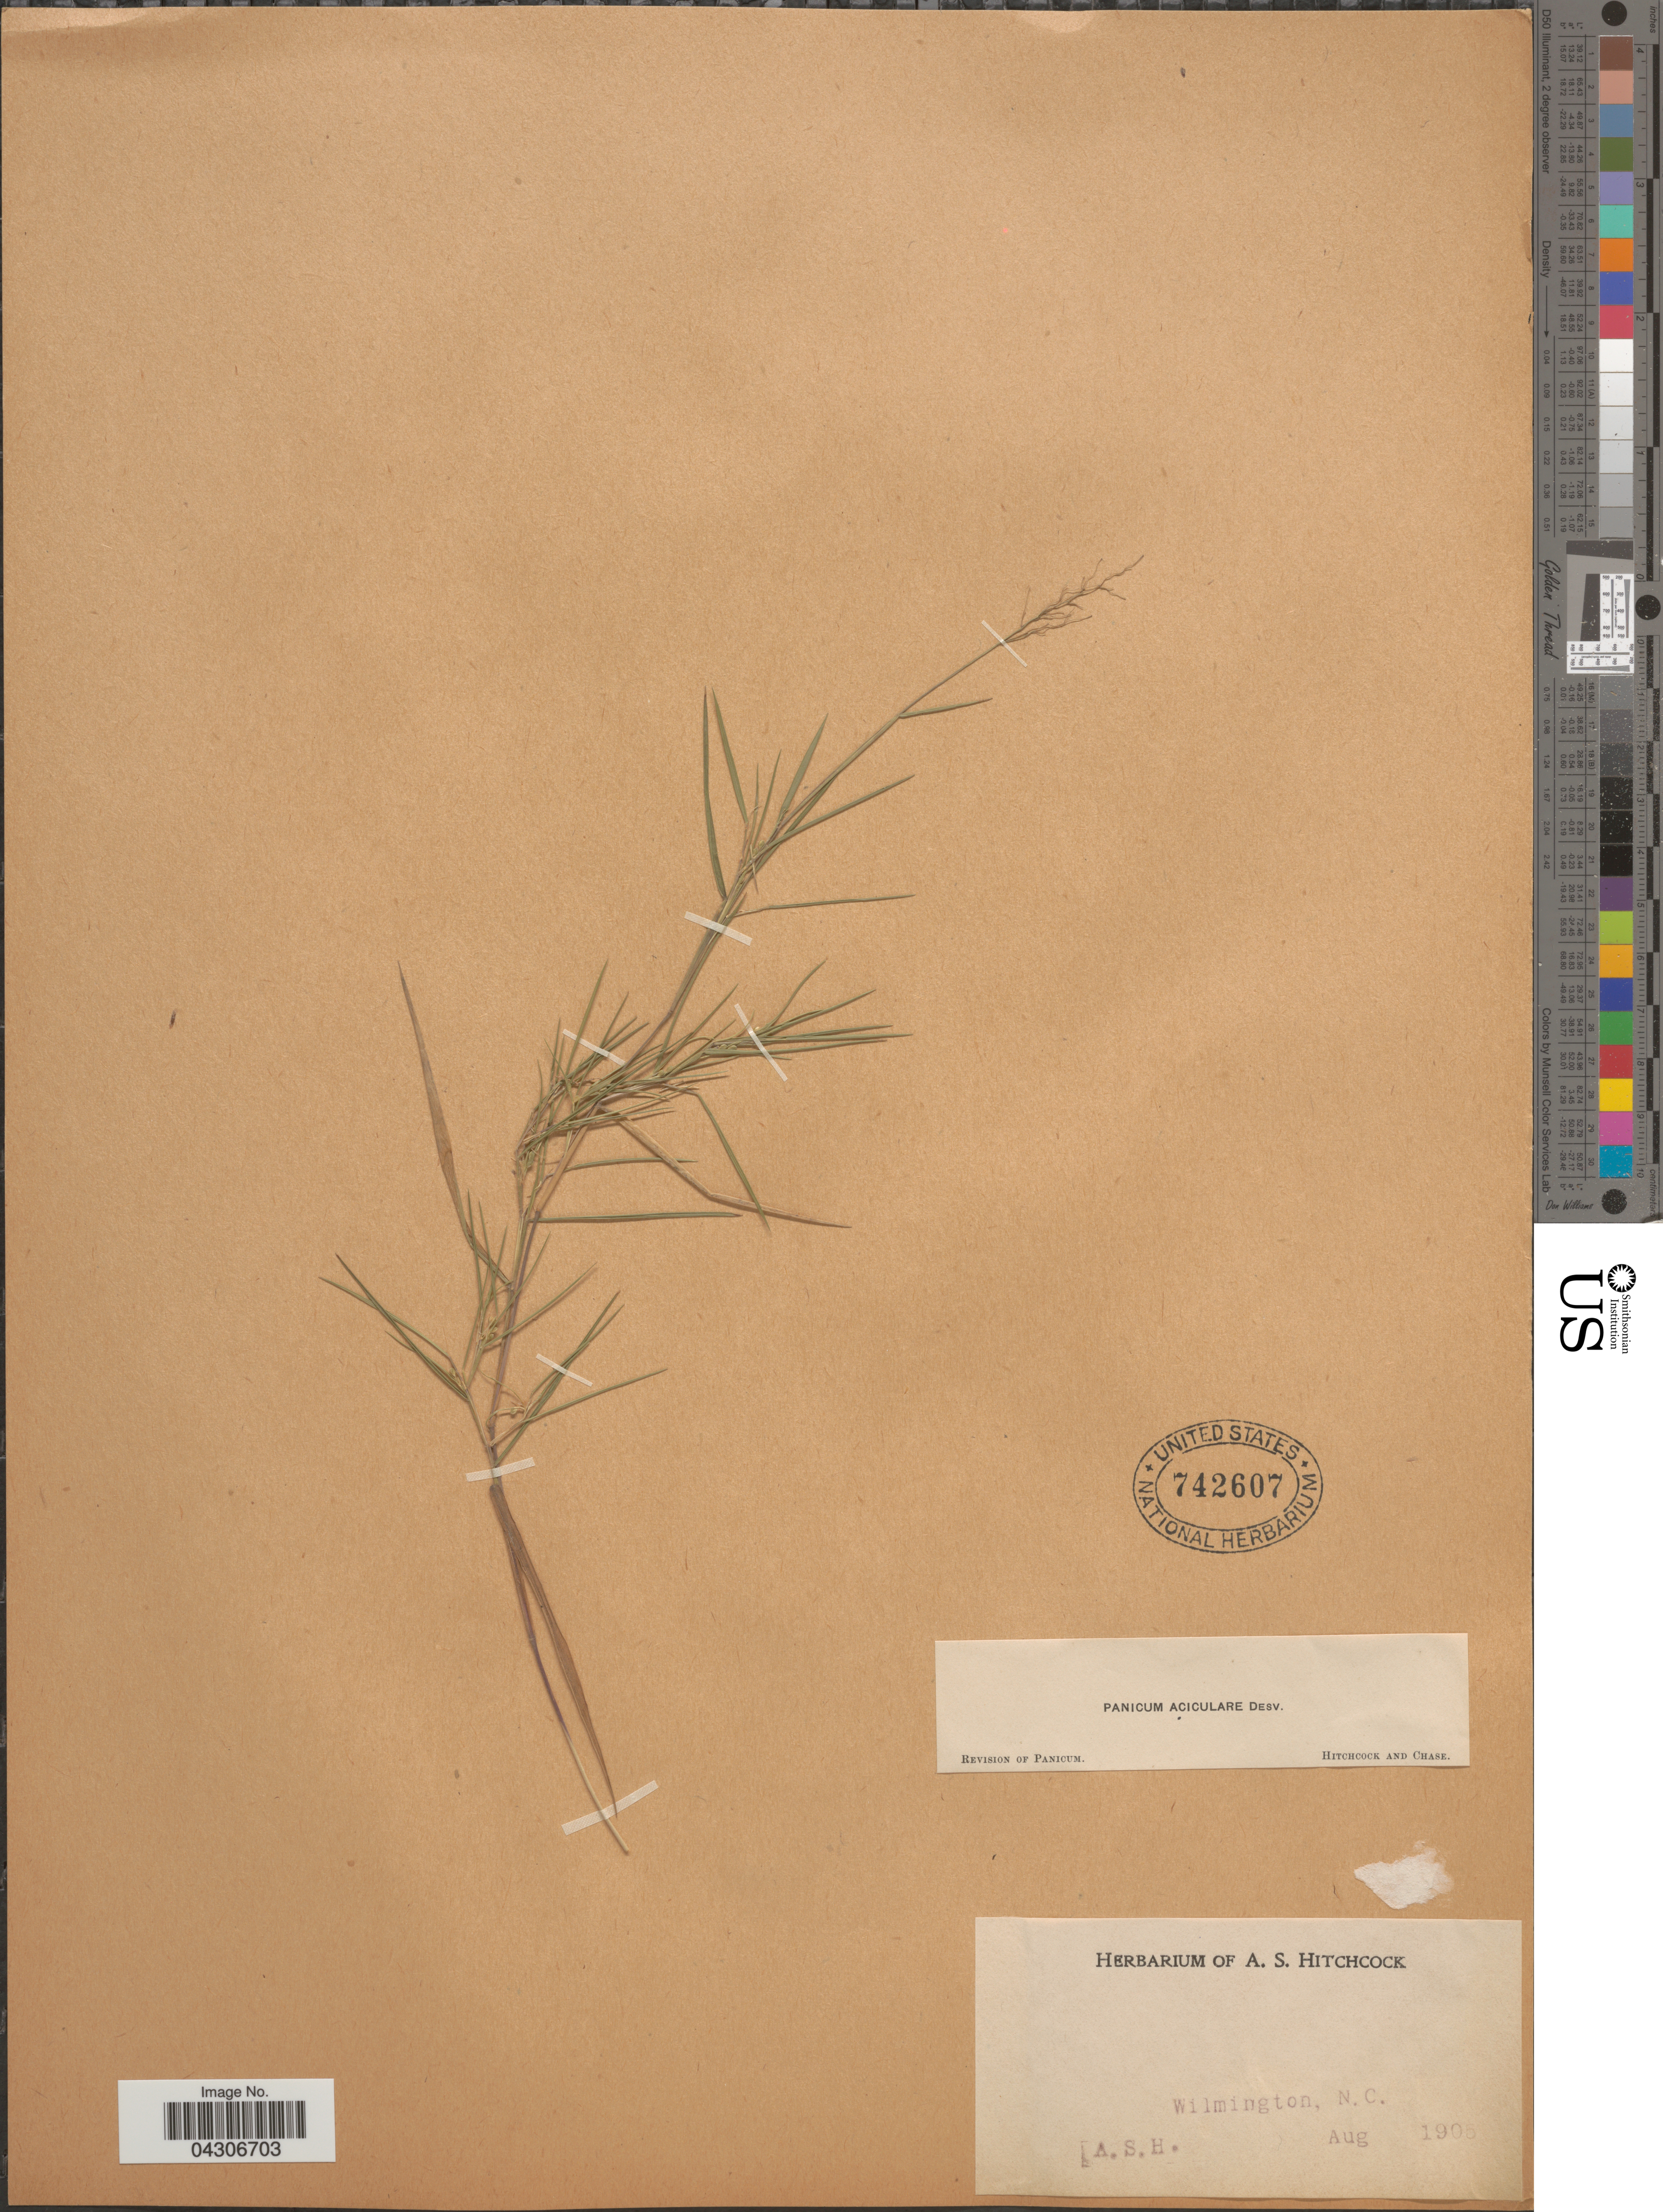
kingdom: Plantae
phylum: Tracheophyta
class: Liliopsida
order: Poales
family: Poaceae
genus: Dichanthelium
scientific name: Dichanthelium aciculare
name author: (Desv. ex Poir.) Gould & C.A. Clark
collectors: A. S. Hitchcock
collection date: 1905-08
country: United States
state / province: North Carolina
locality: Wilmington.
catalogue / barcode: US 742607